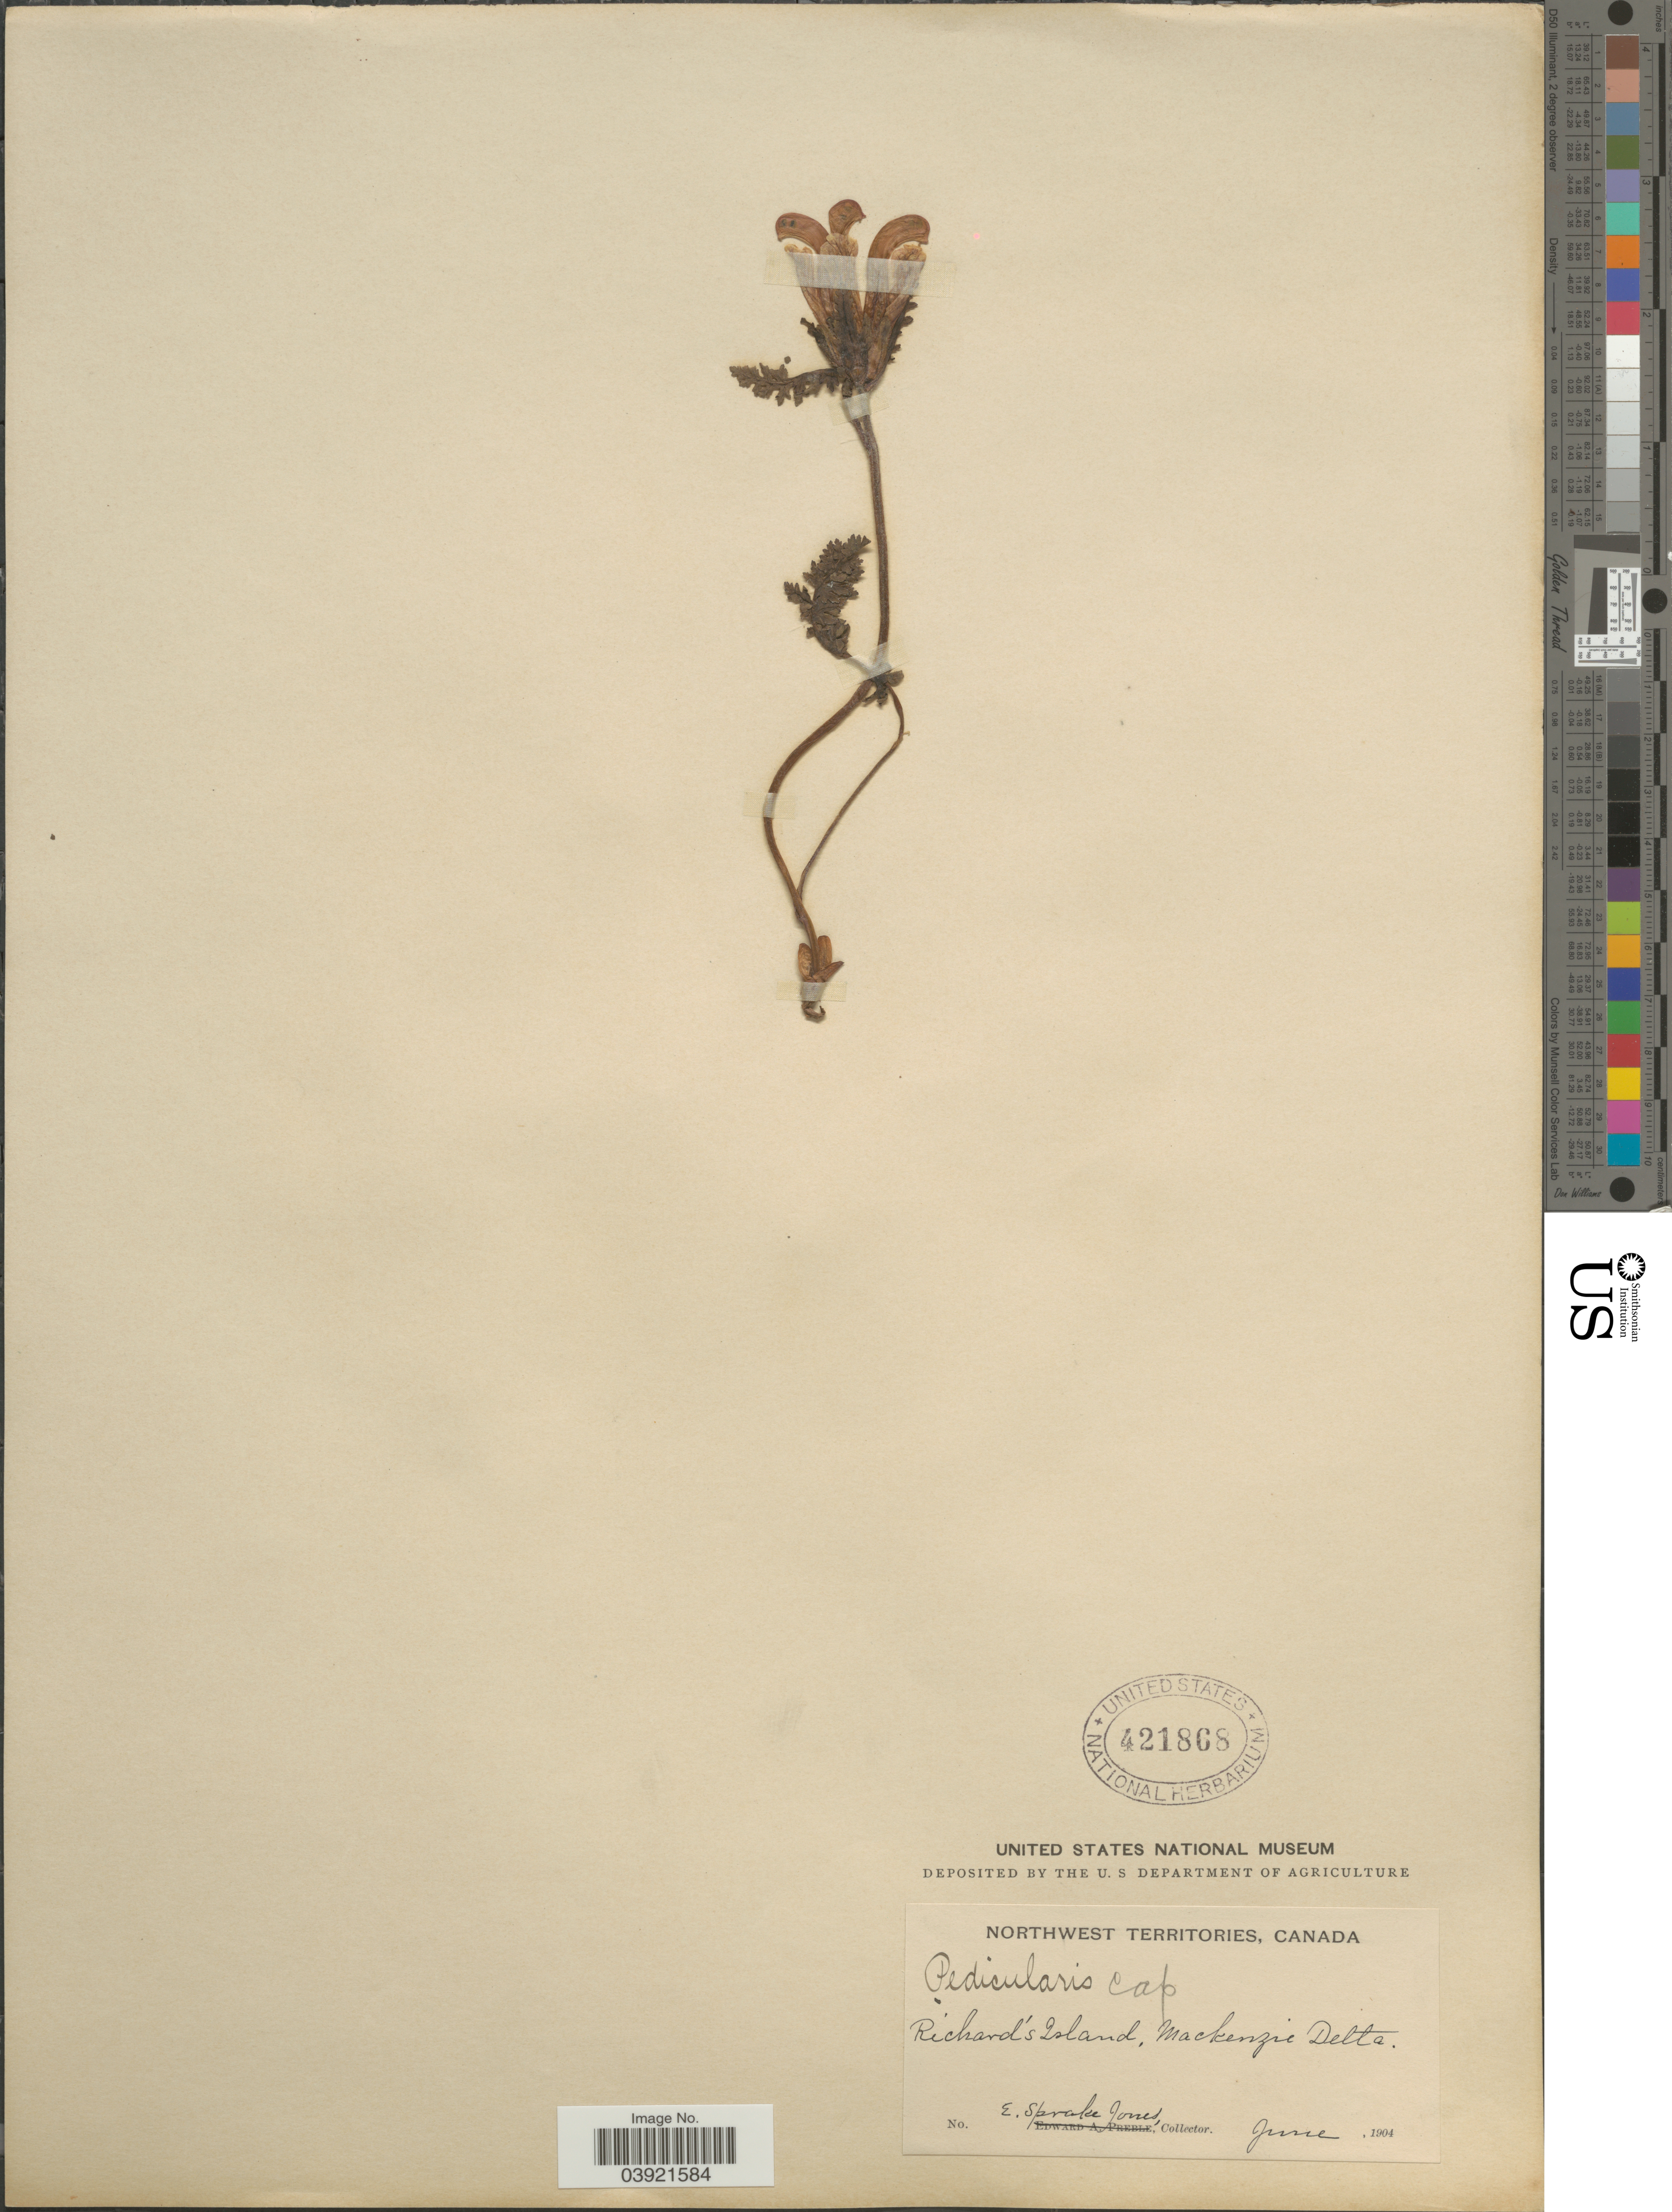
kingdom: Plantae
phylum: Tracheophyta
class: Magnoliopsida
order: Lamiales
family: Orobanchaceae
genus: Pedicularis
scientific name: Pedicularis capitata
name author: Adams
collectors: E. Jones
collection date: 1904-06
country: Canada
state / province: Northwest Territories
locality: Richard's Island, Mackenzie Delta.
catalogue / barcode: US 421868